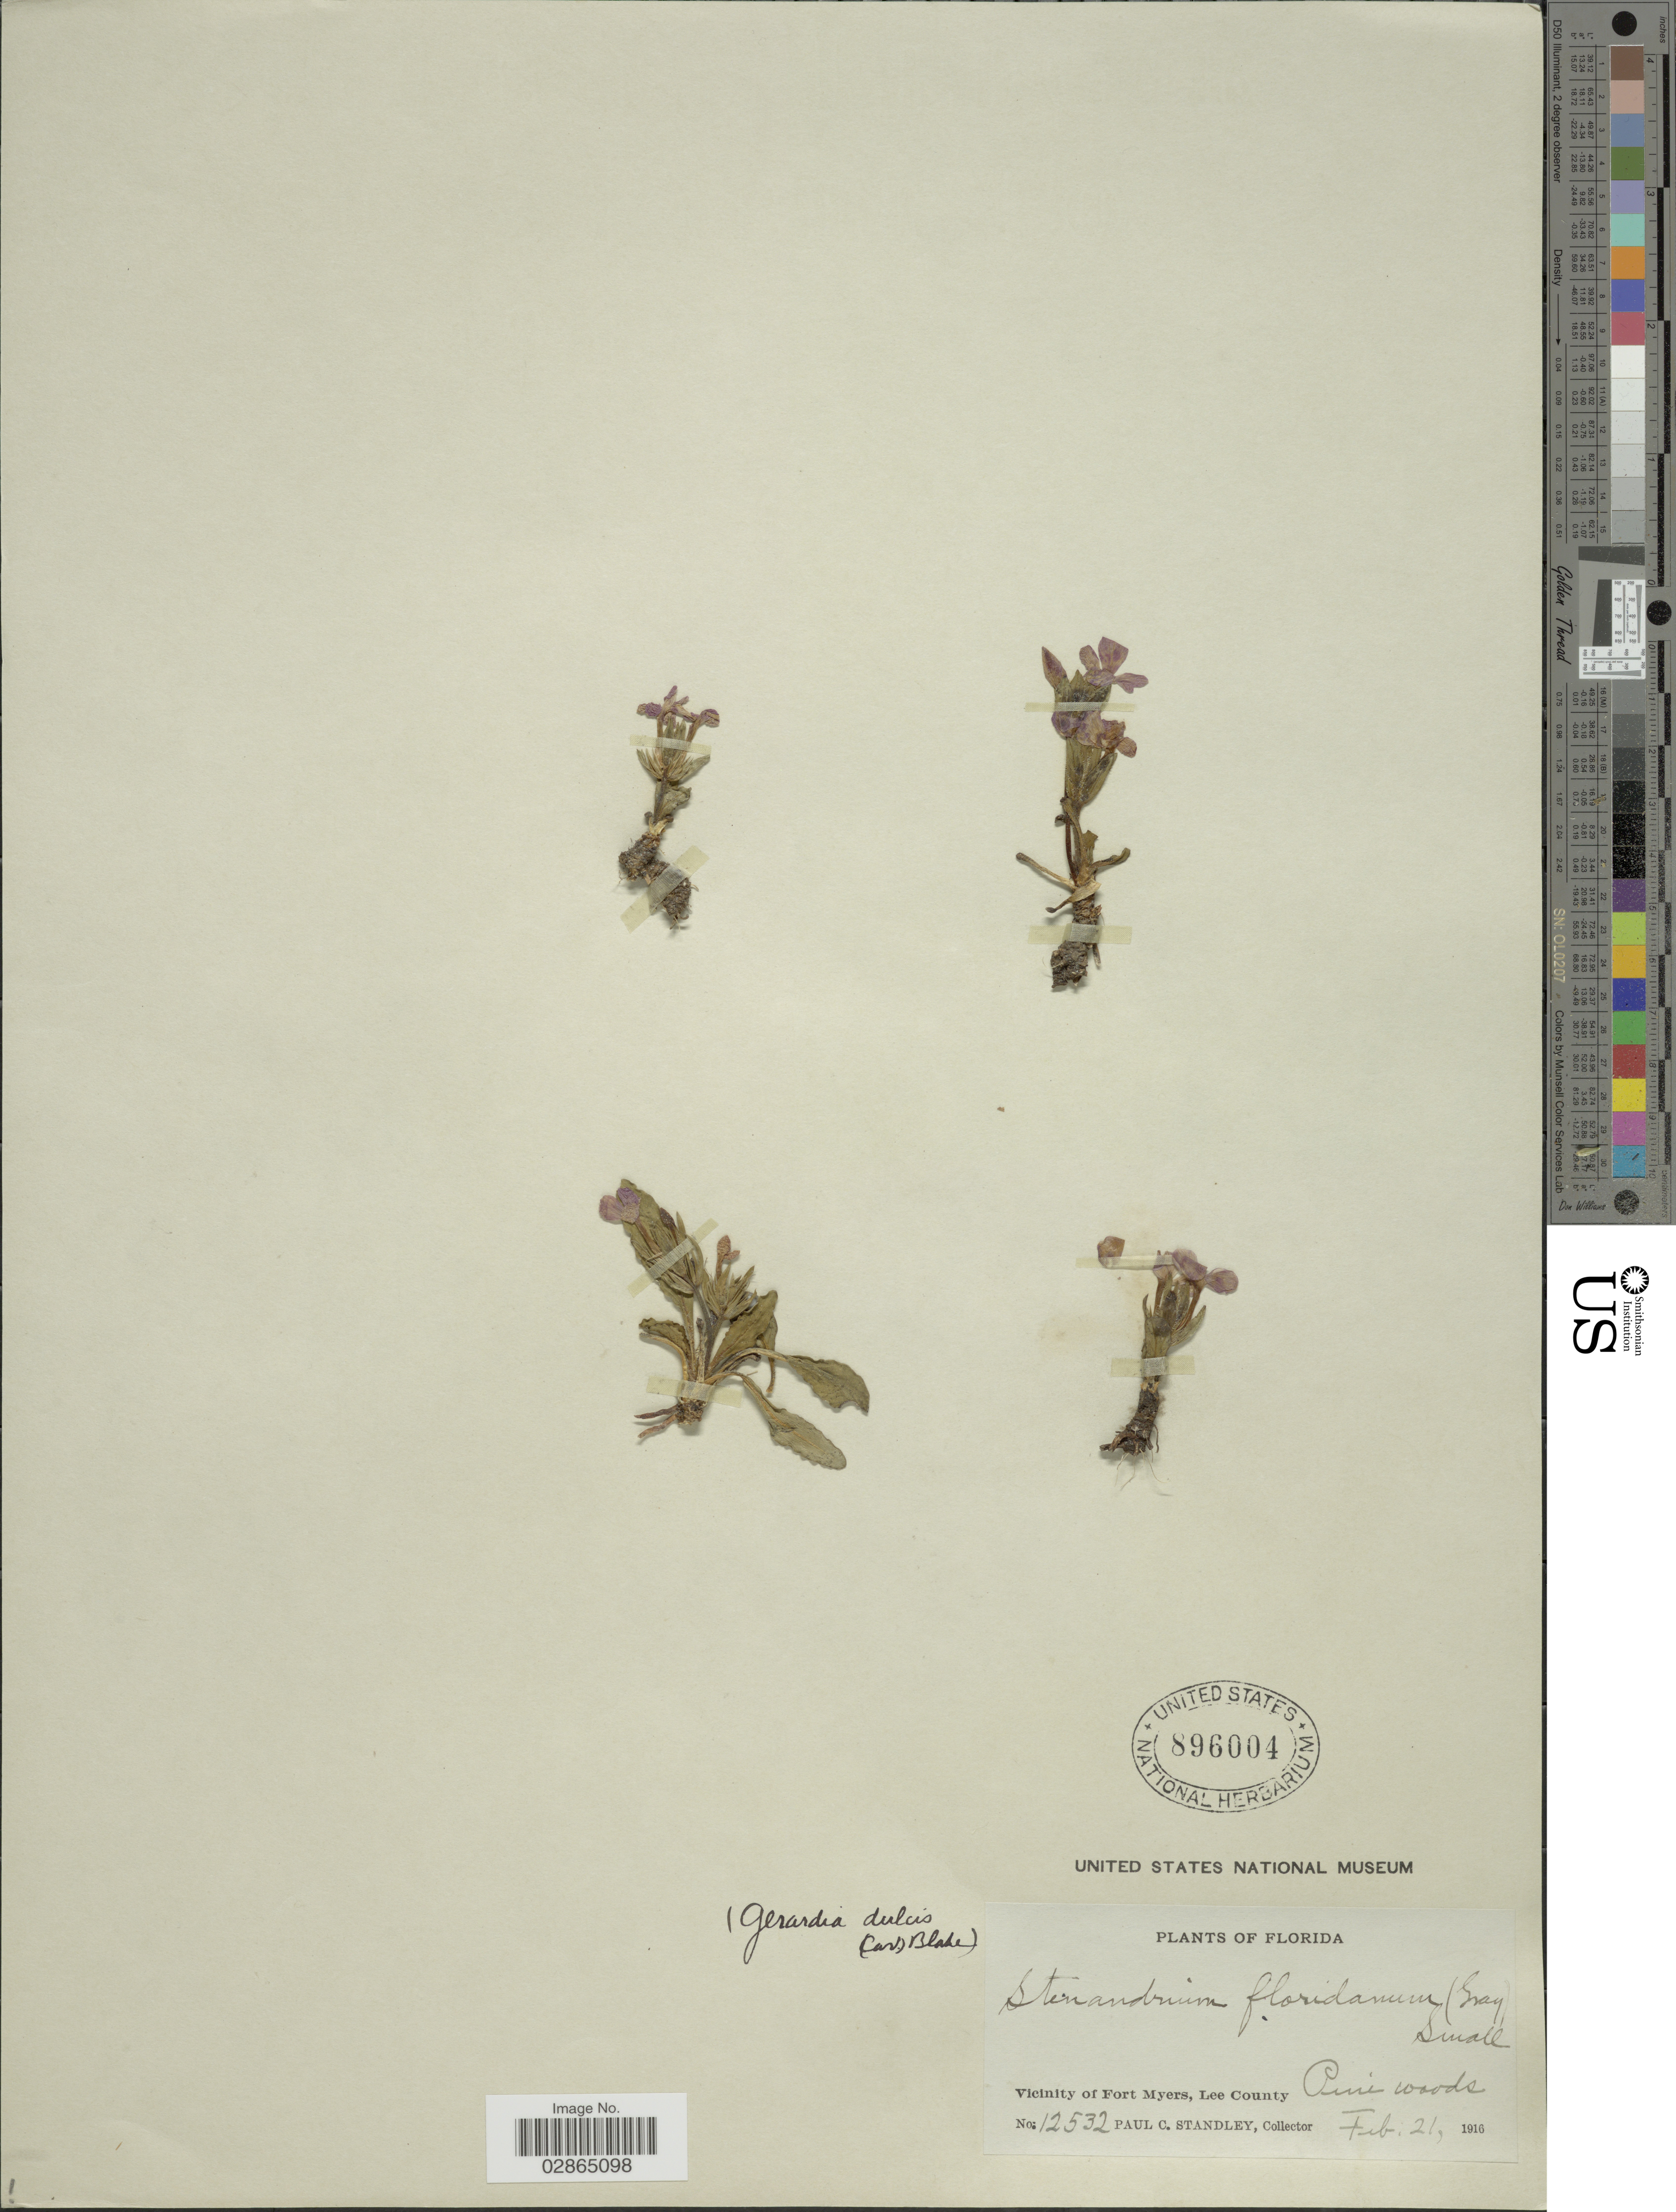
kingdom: Plantae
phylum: Tracheophyta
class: Magnoliopsida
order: Lamiales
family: Acanthaceae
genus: Stenandrium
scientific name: Stenandrium floridanum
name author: (A. Gray) Small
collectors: P. C. Standley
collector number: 12532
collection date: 1916-02-21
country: United States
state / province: Florida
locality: Vicinity of Fort Myers, Lee County.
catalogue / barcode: US 896004